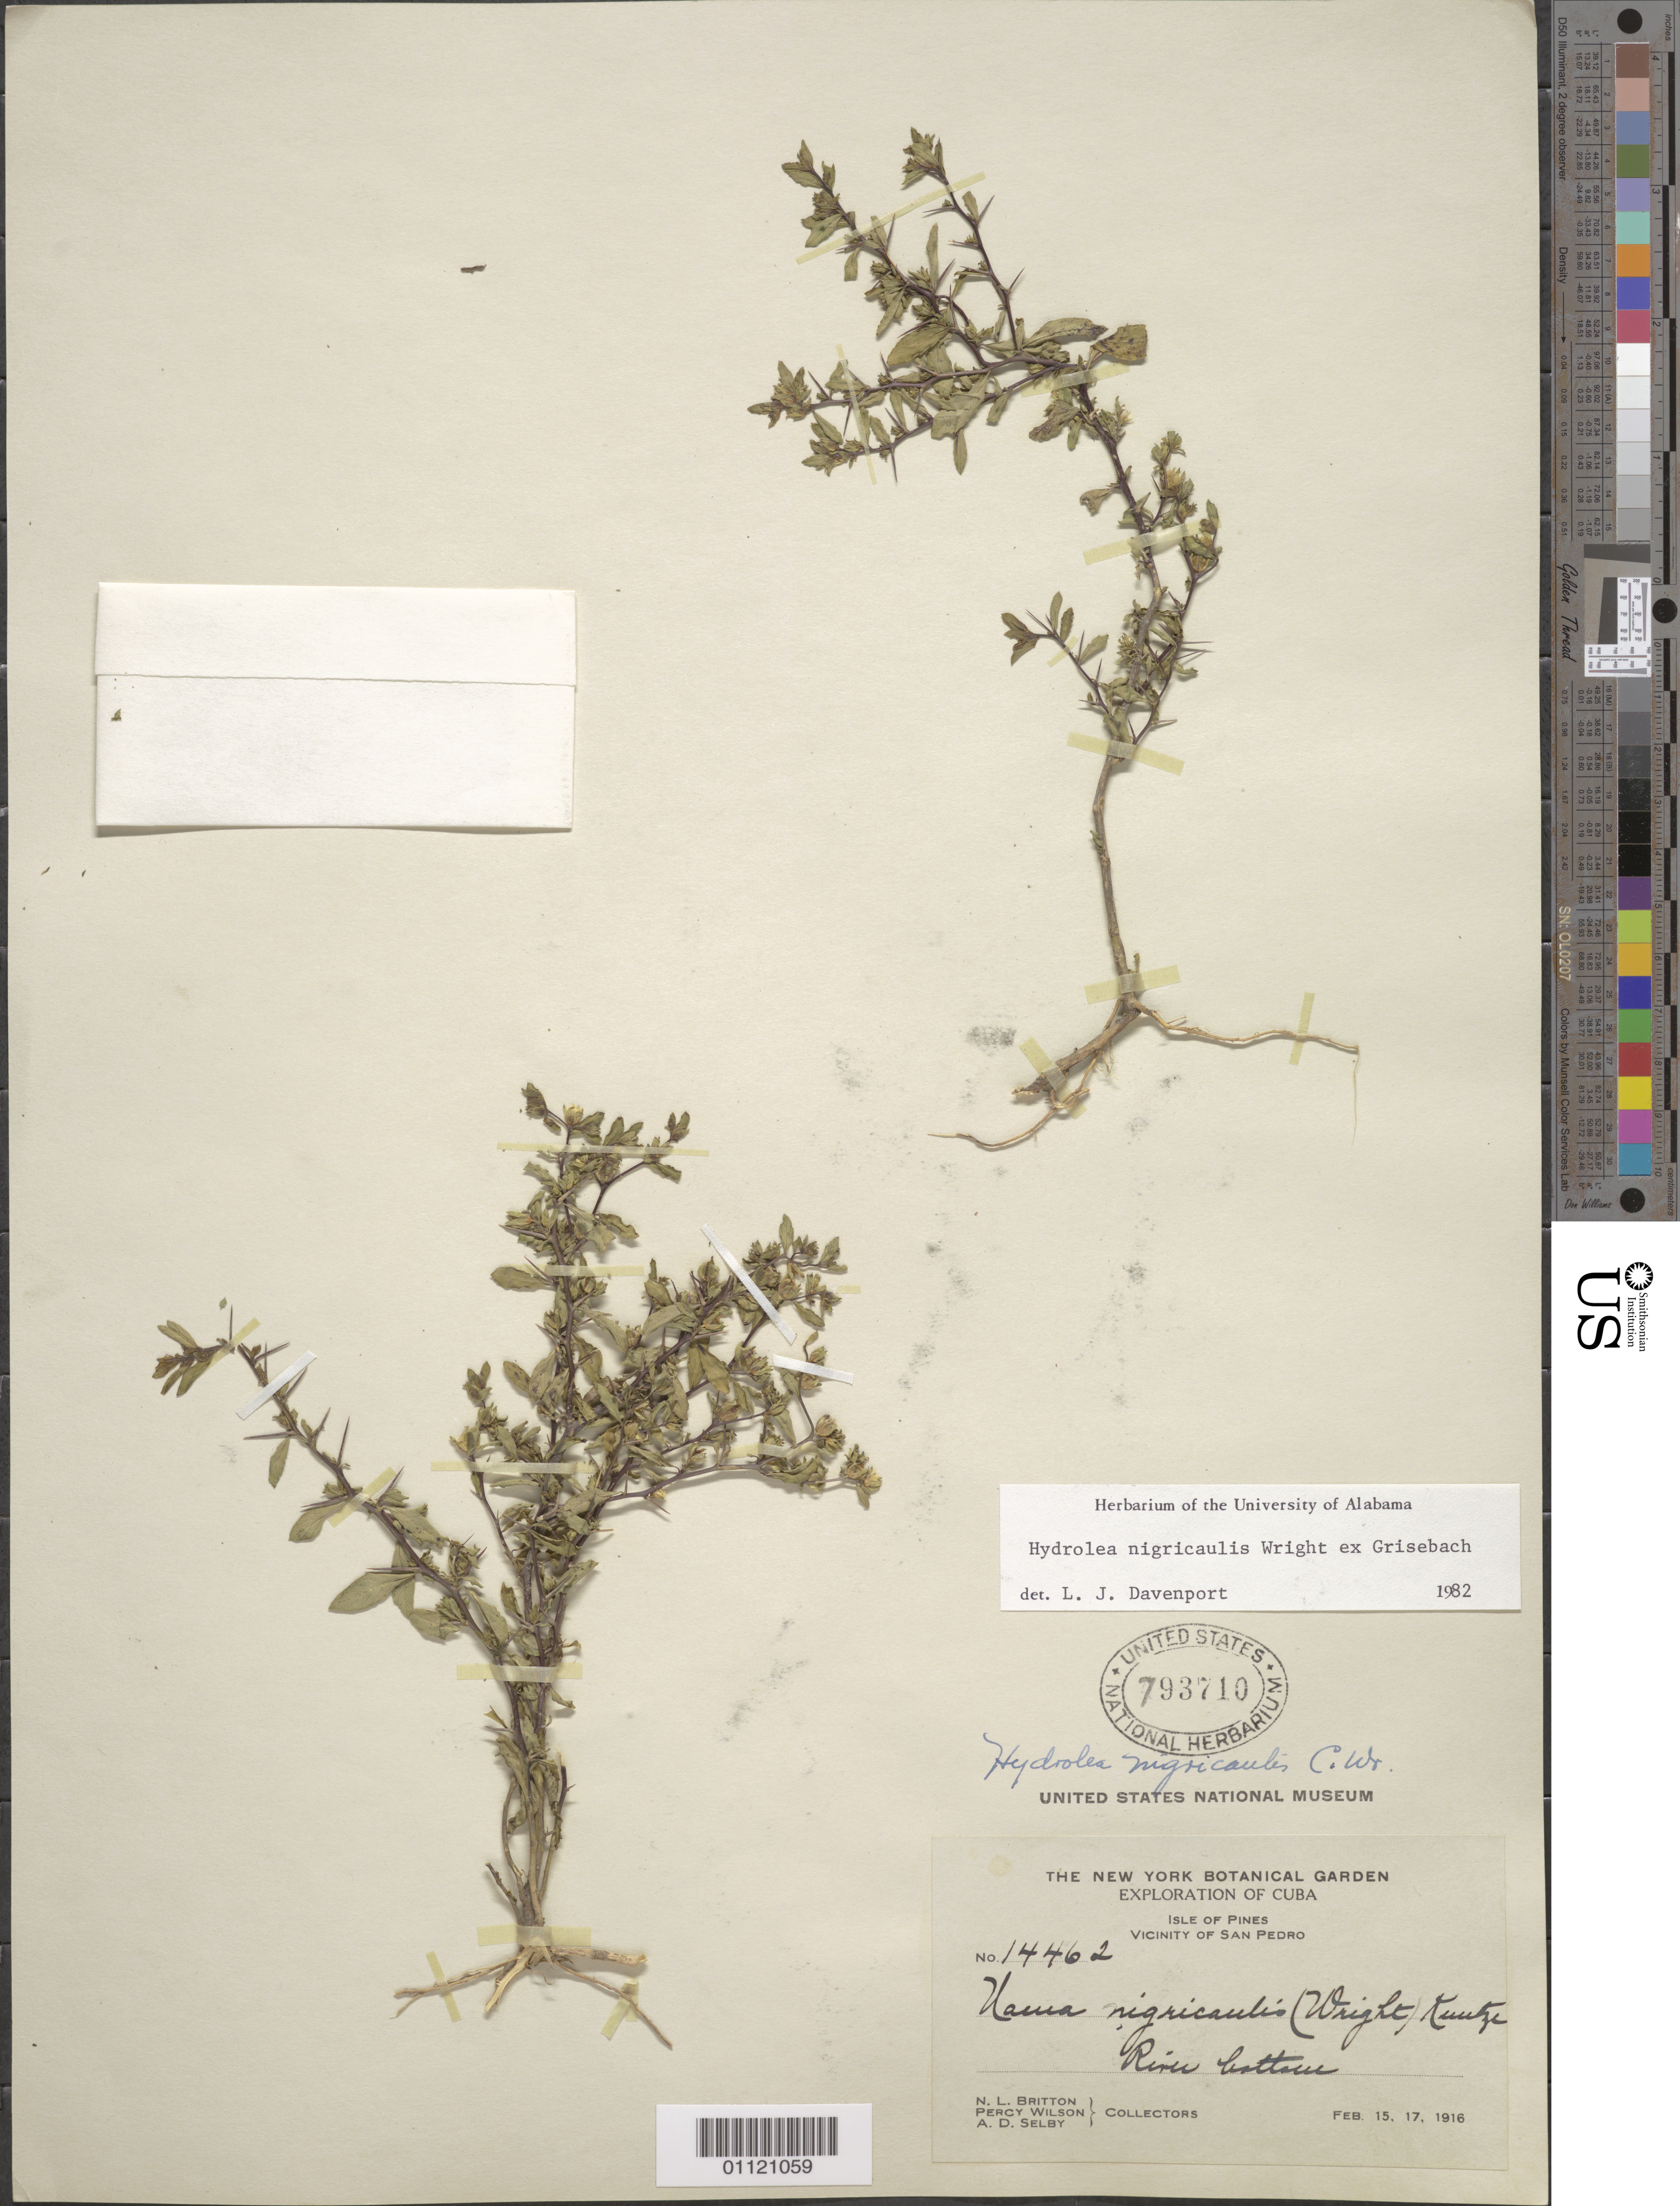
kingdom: Plantae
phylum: Tracheophyta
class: Magnoliopsida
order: Solanales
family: Hydroleaceae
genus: Hydrolea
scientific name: Hydrolea nigricaulis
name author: C. Wright ex Griseb.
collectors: N. Britton, P. Wilson & A. Selby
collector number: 14462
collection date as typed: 15 Feb 1916 or 17 Feb 1916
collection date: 1916-02-15 or 1916-02-17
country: Cuba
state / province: Isla de La Juventud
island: Isla de la Juventud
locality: Vicinity of San Pedro; river bottom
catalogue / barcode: US 793710